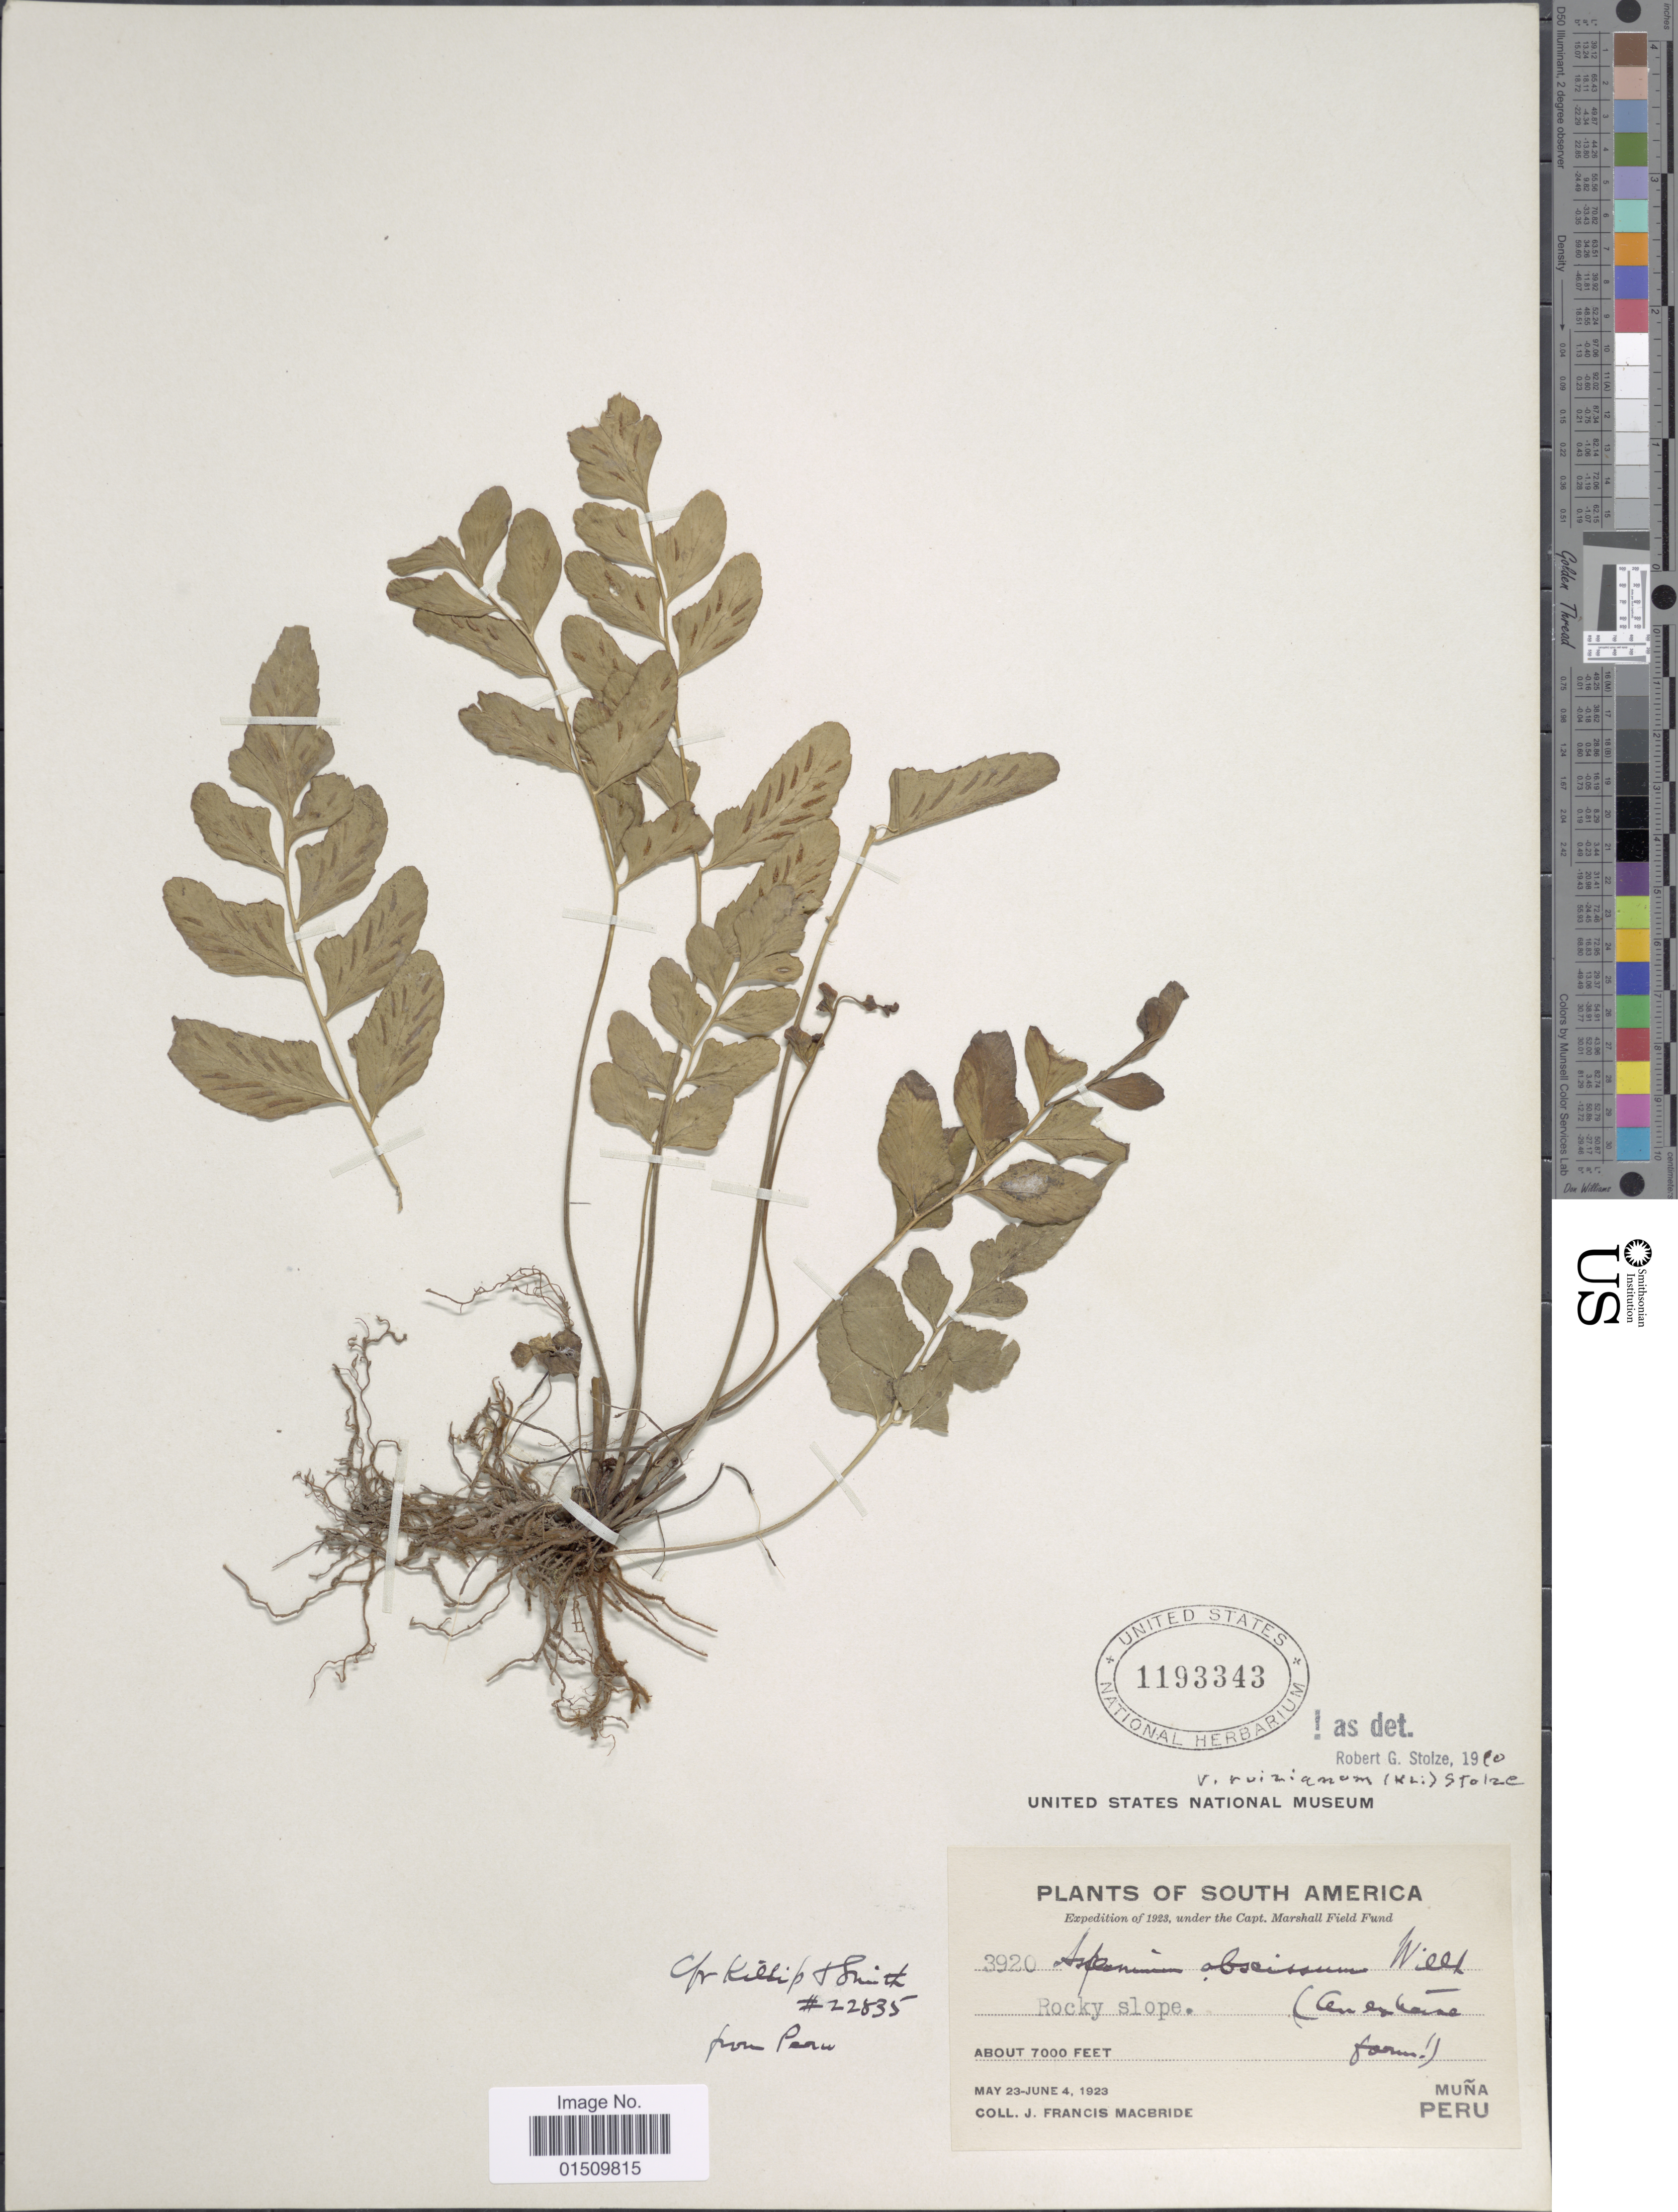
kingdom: Plantae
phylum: Tracheophyta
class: Polypodiopsida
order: Polypodiales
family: Aspleniaceae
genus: Asplenium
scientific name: Asplenium abscissum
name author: Willd.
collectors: J. F. Macbride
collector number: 3920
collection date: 1923-05-23/1923-06-04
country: Peru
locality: South America, Muna, Peru.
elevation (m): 2134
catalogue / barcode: US 1193343